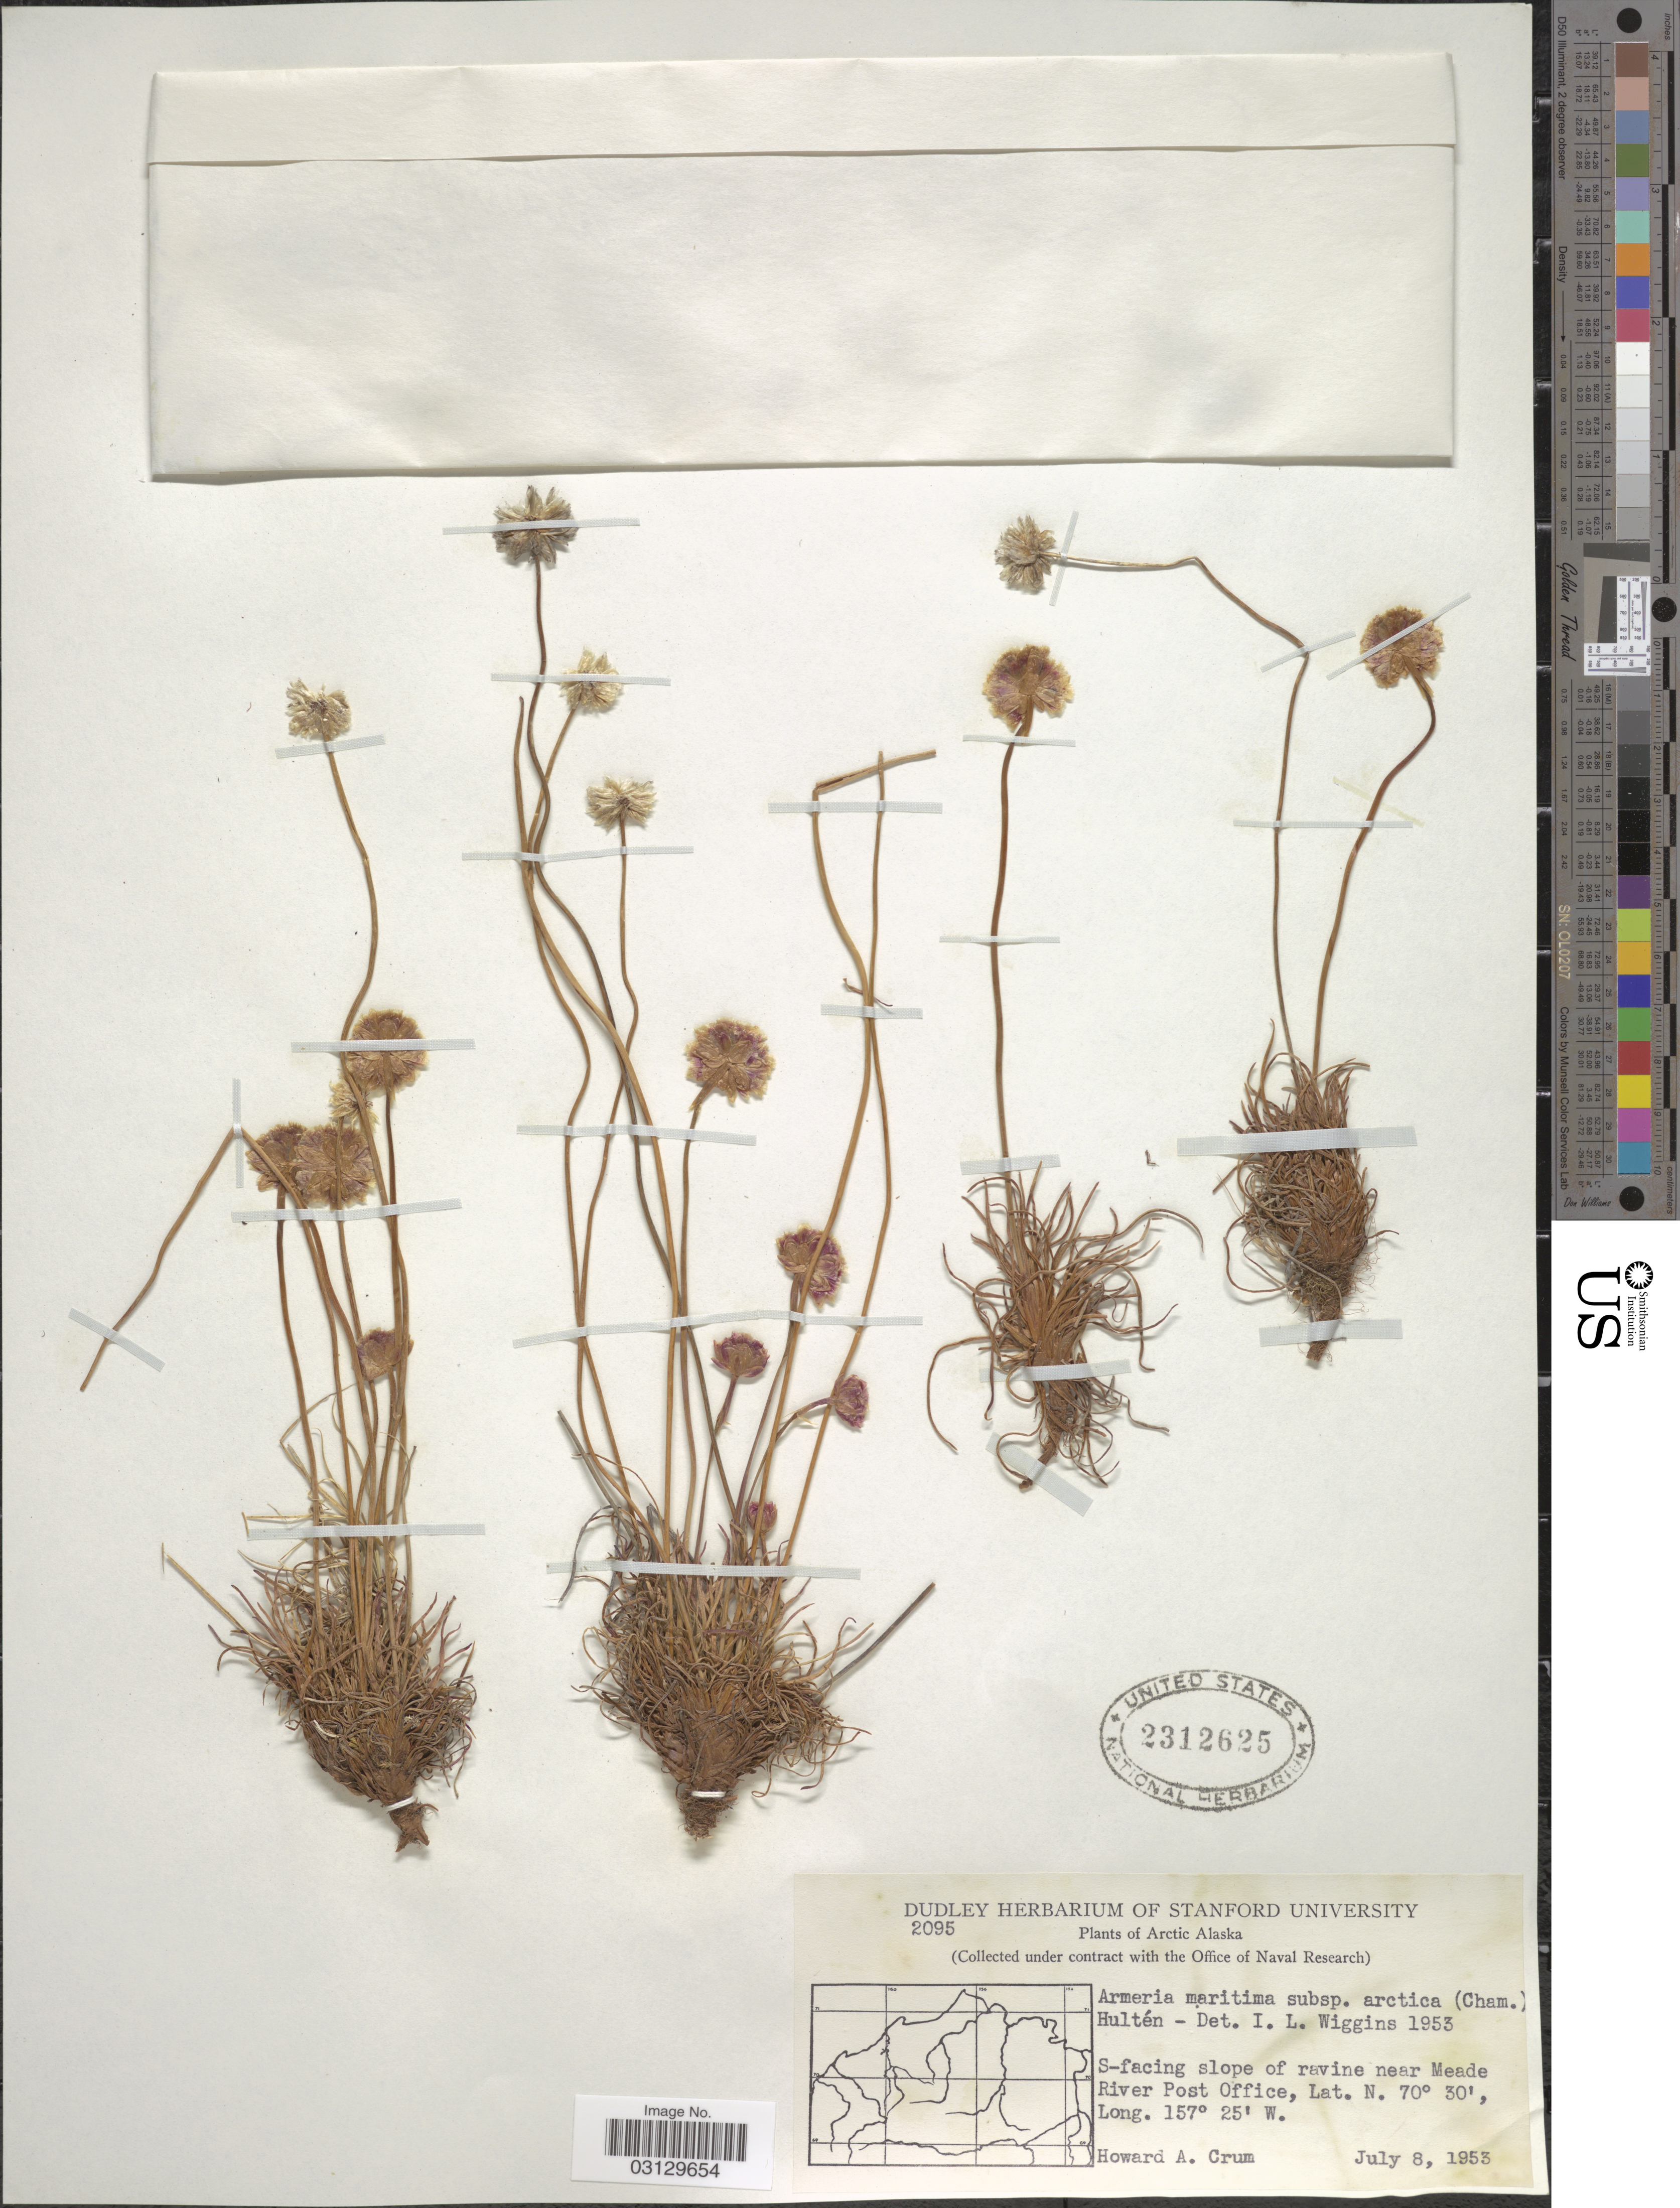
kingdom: Plantae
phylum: Tracheophyta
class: Magnoliopsida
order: Caryophyllales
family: Plumbaginaceae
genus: Armeria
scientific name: Armeria maritima subsp. sibirica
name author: (Turcz. ex Boiss.) Nyman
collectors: H. A. Crum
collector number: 2095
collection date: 1953-07-08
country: United States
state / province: Alaska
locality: Arctic Alaska. S-facing slope of ravine near Meade River Post Office.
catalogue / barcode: US 2312625